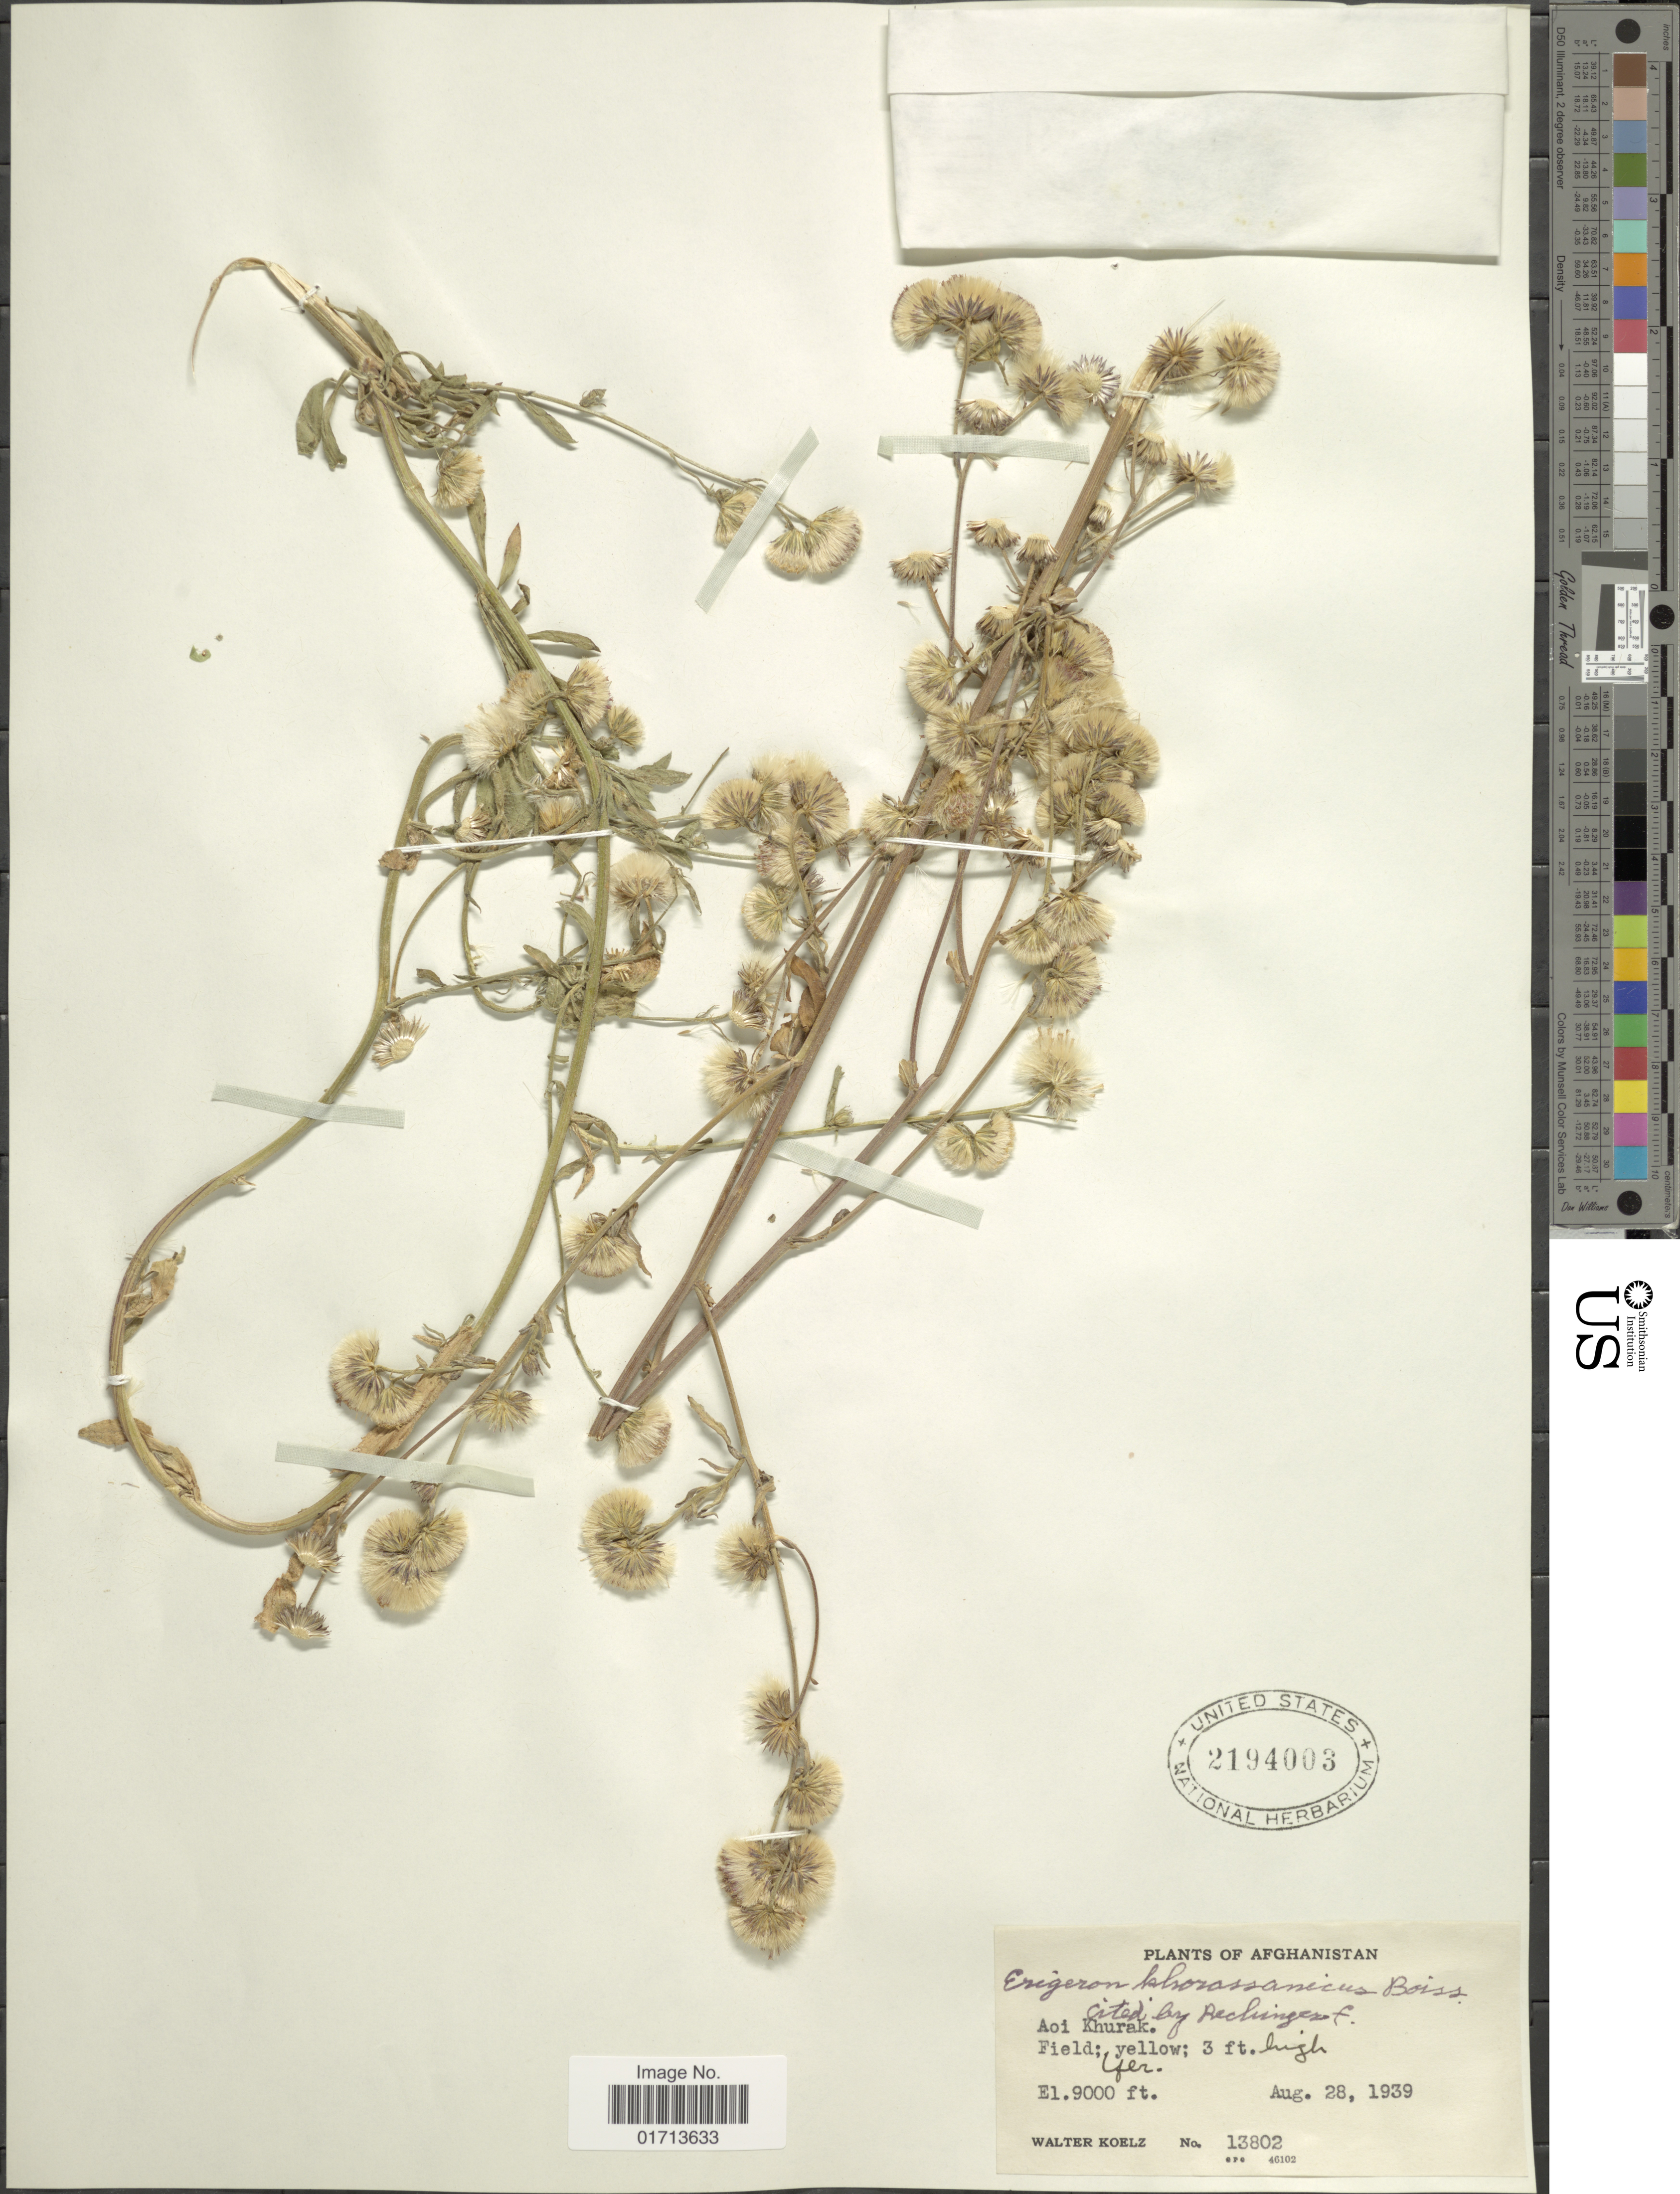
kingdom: Plantae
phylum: Tracheophyta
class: Magnoliopsida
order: Asterales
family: Asteraceae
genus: Psychrogeton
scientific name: Psychrogeton khorossanicus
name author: (Boiss.) Fisyun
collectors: W. N. Koelz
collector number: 13802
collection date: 1939-08-28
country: Afghanistan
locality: Aoi Khurak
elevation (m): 2743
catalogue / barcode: US 2194003